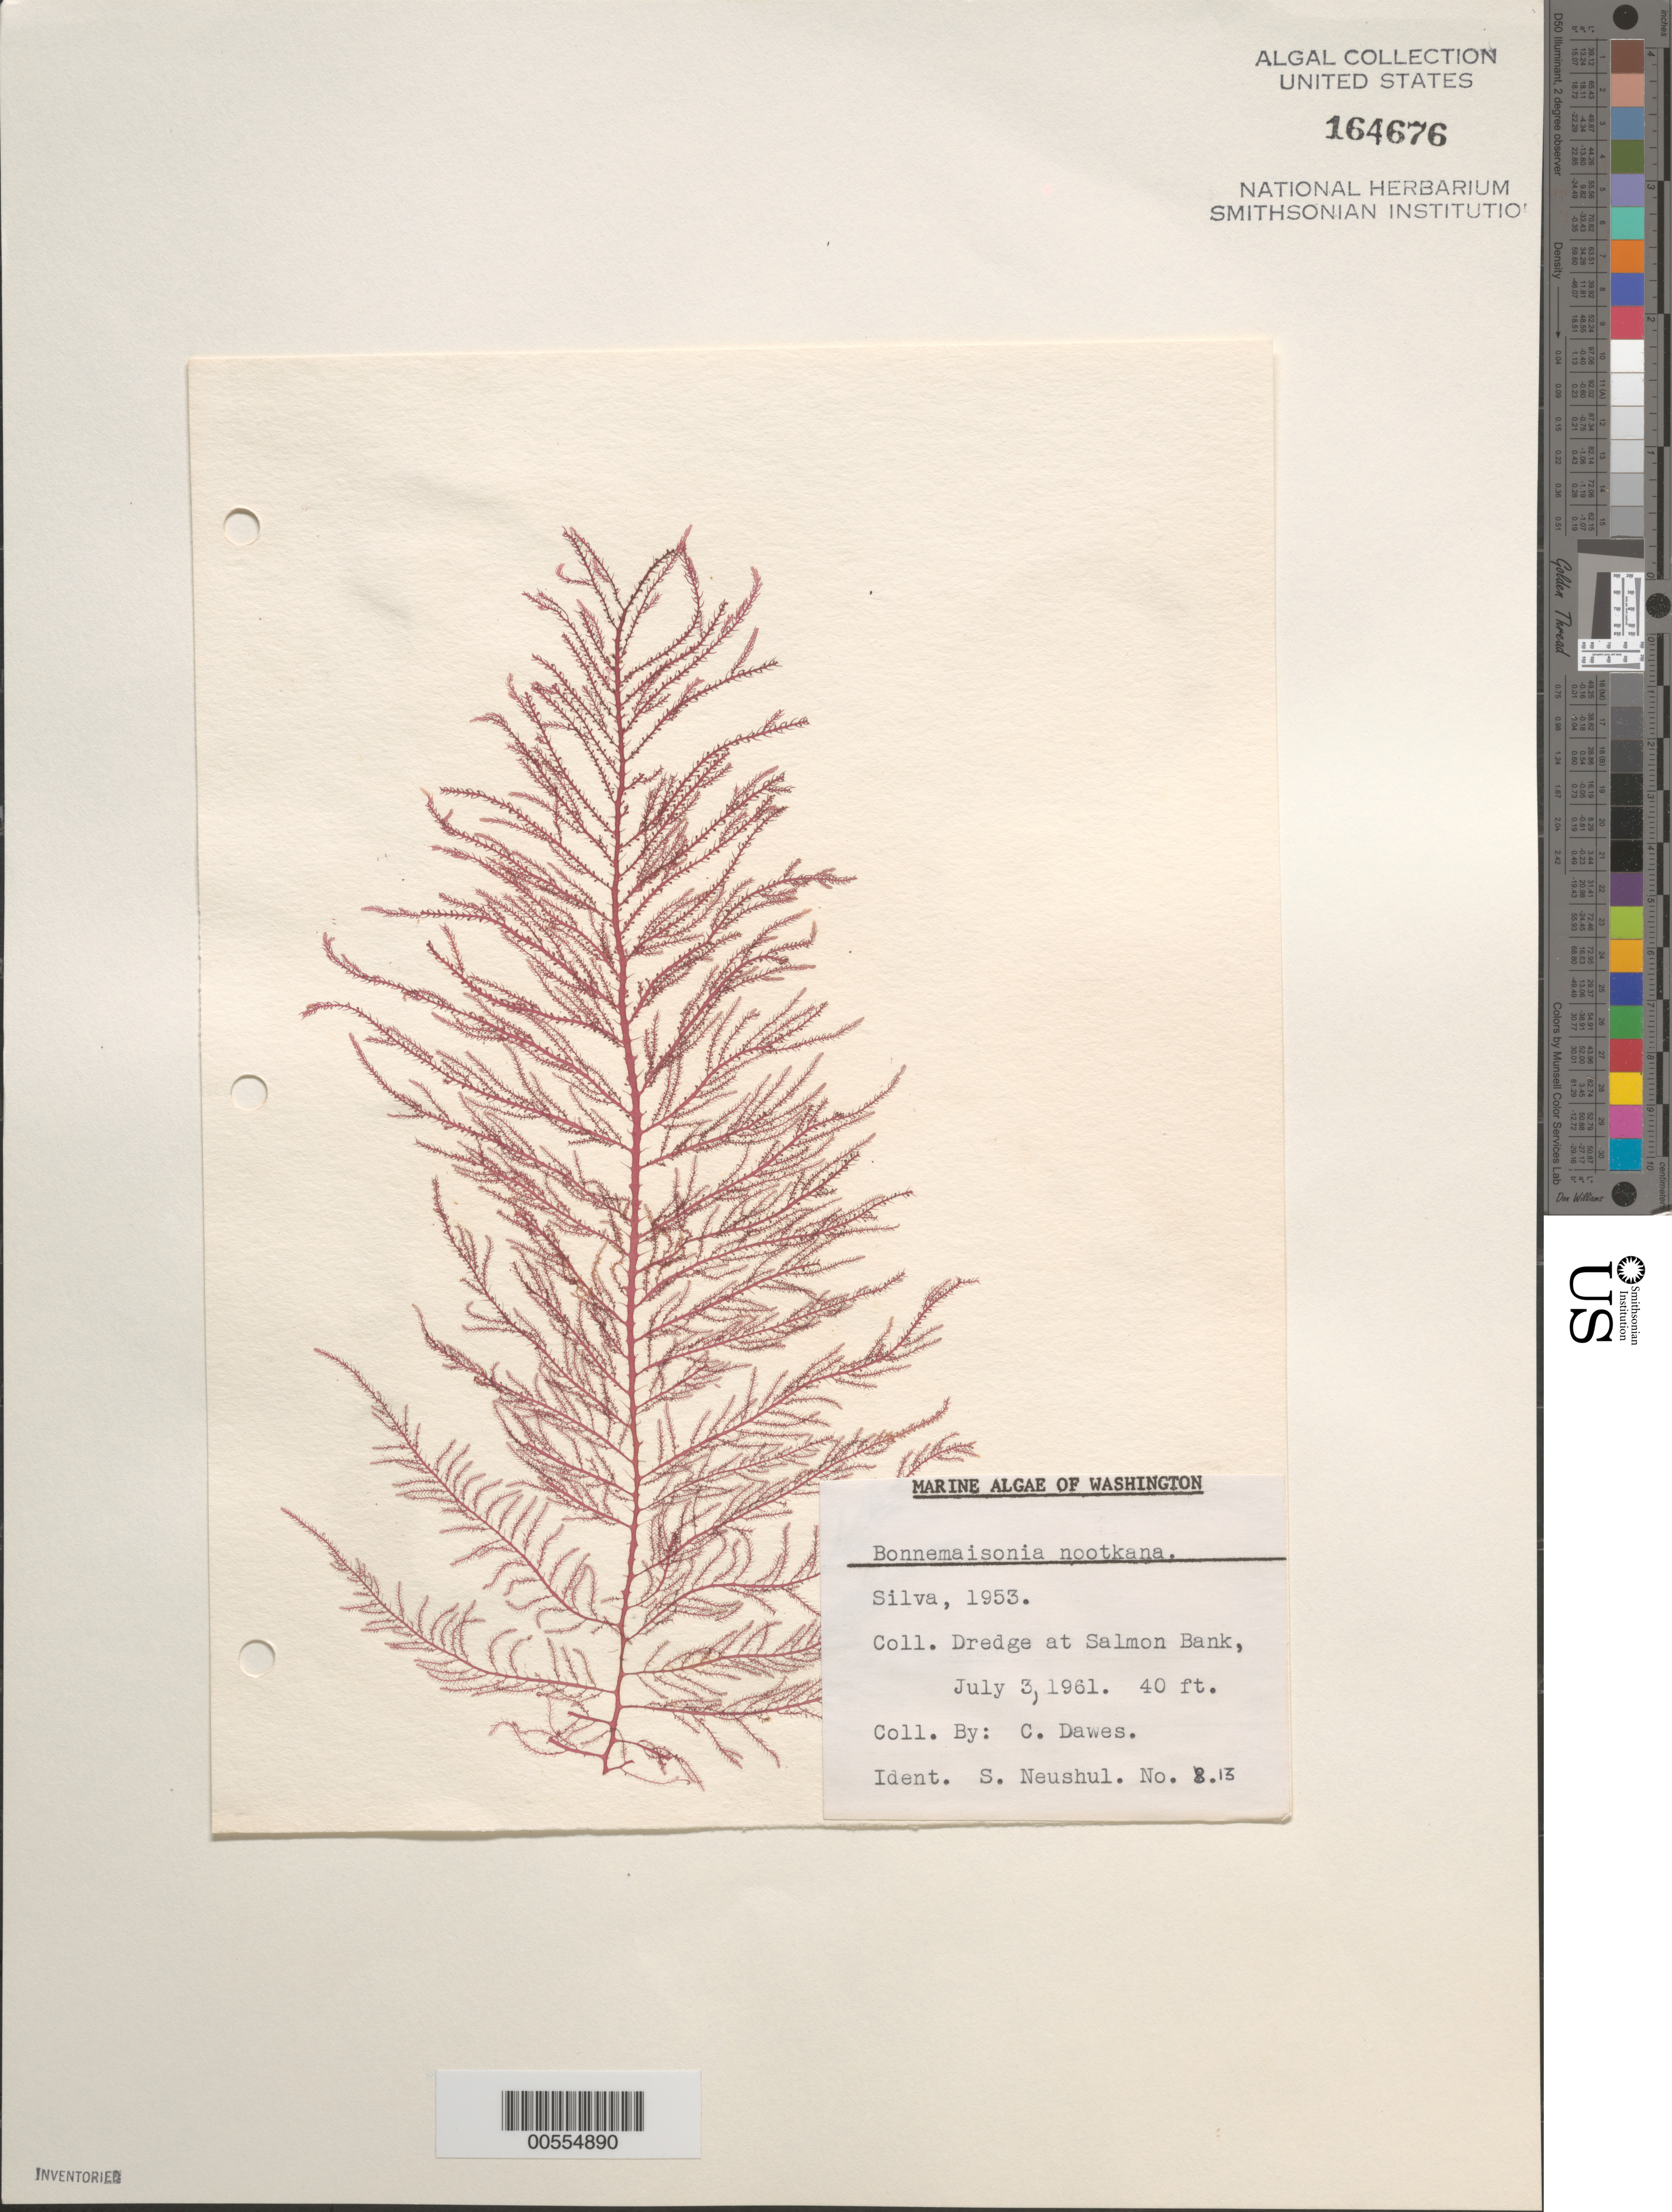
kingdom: Plantae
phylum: Rhodophyta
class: Florideophyceae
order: Bonnemaisoniales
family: Bonnemaisoniaceae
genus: Bonnemaisonia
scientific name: Bonnemaisonia nootkana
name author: (Esper) P.C. Silva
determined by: Neushul, S.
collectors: C. Dawes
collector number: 8.13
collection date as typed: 03 Jul 1961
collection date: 1961-07-03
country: United States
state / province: Washington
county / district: San Juan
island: San Juan Islands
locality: Salmon Bank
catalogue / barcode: US 164676